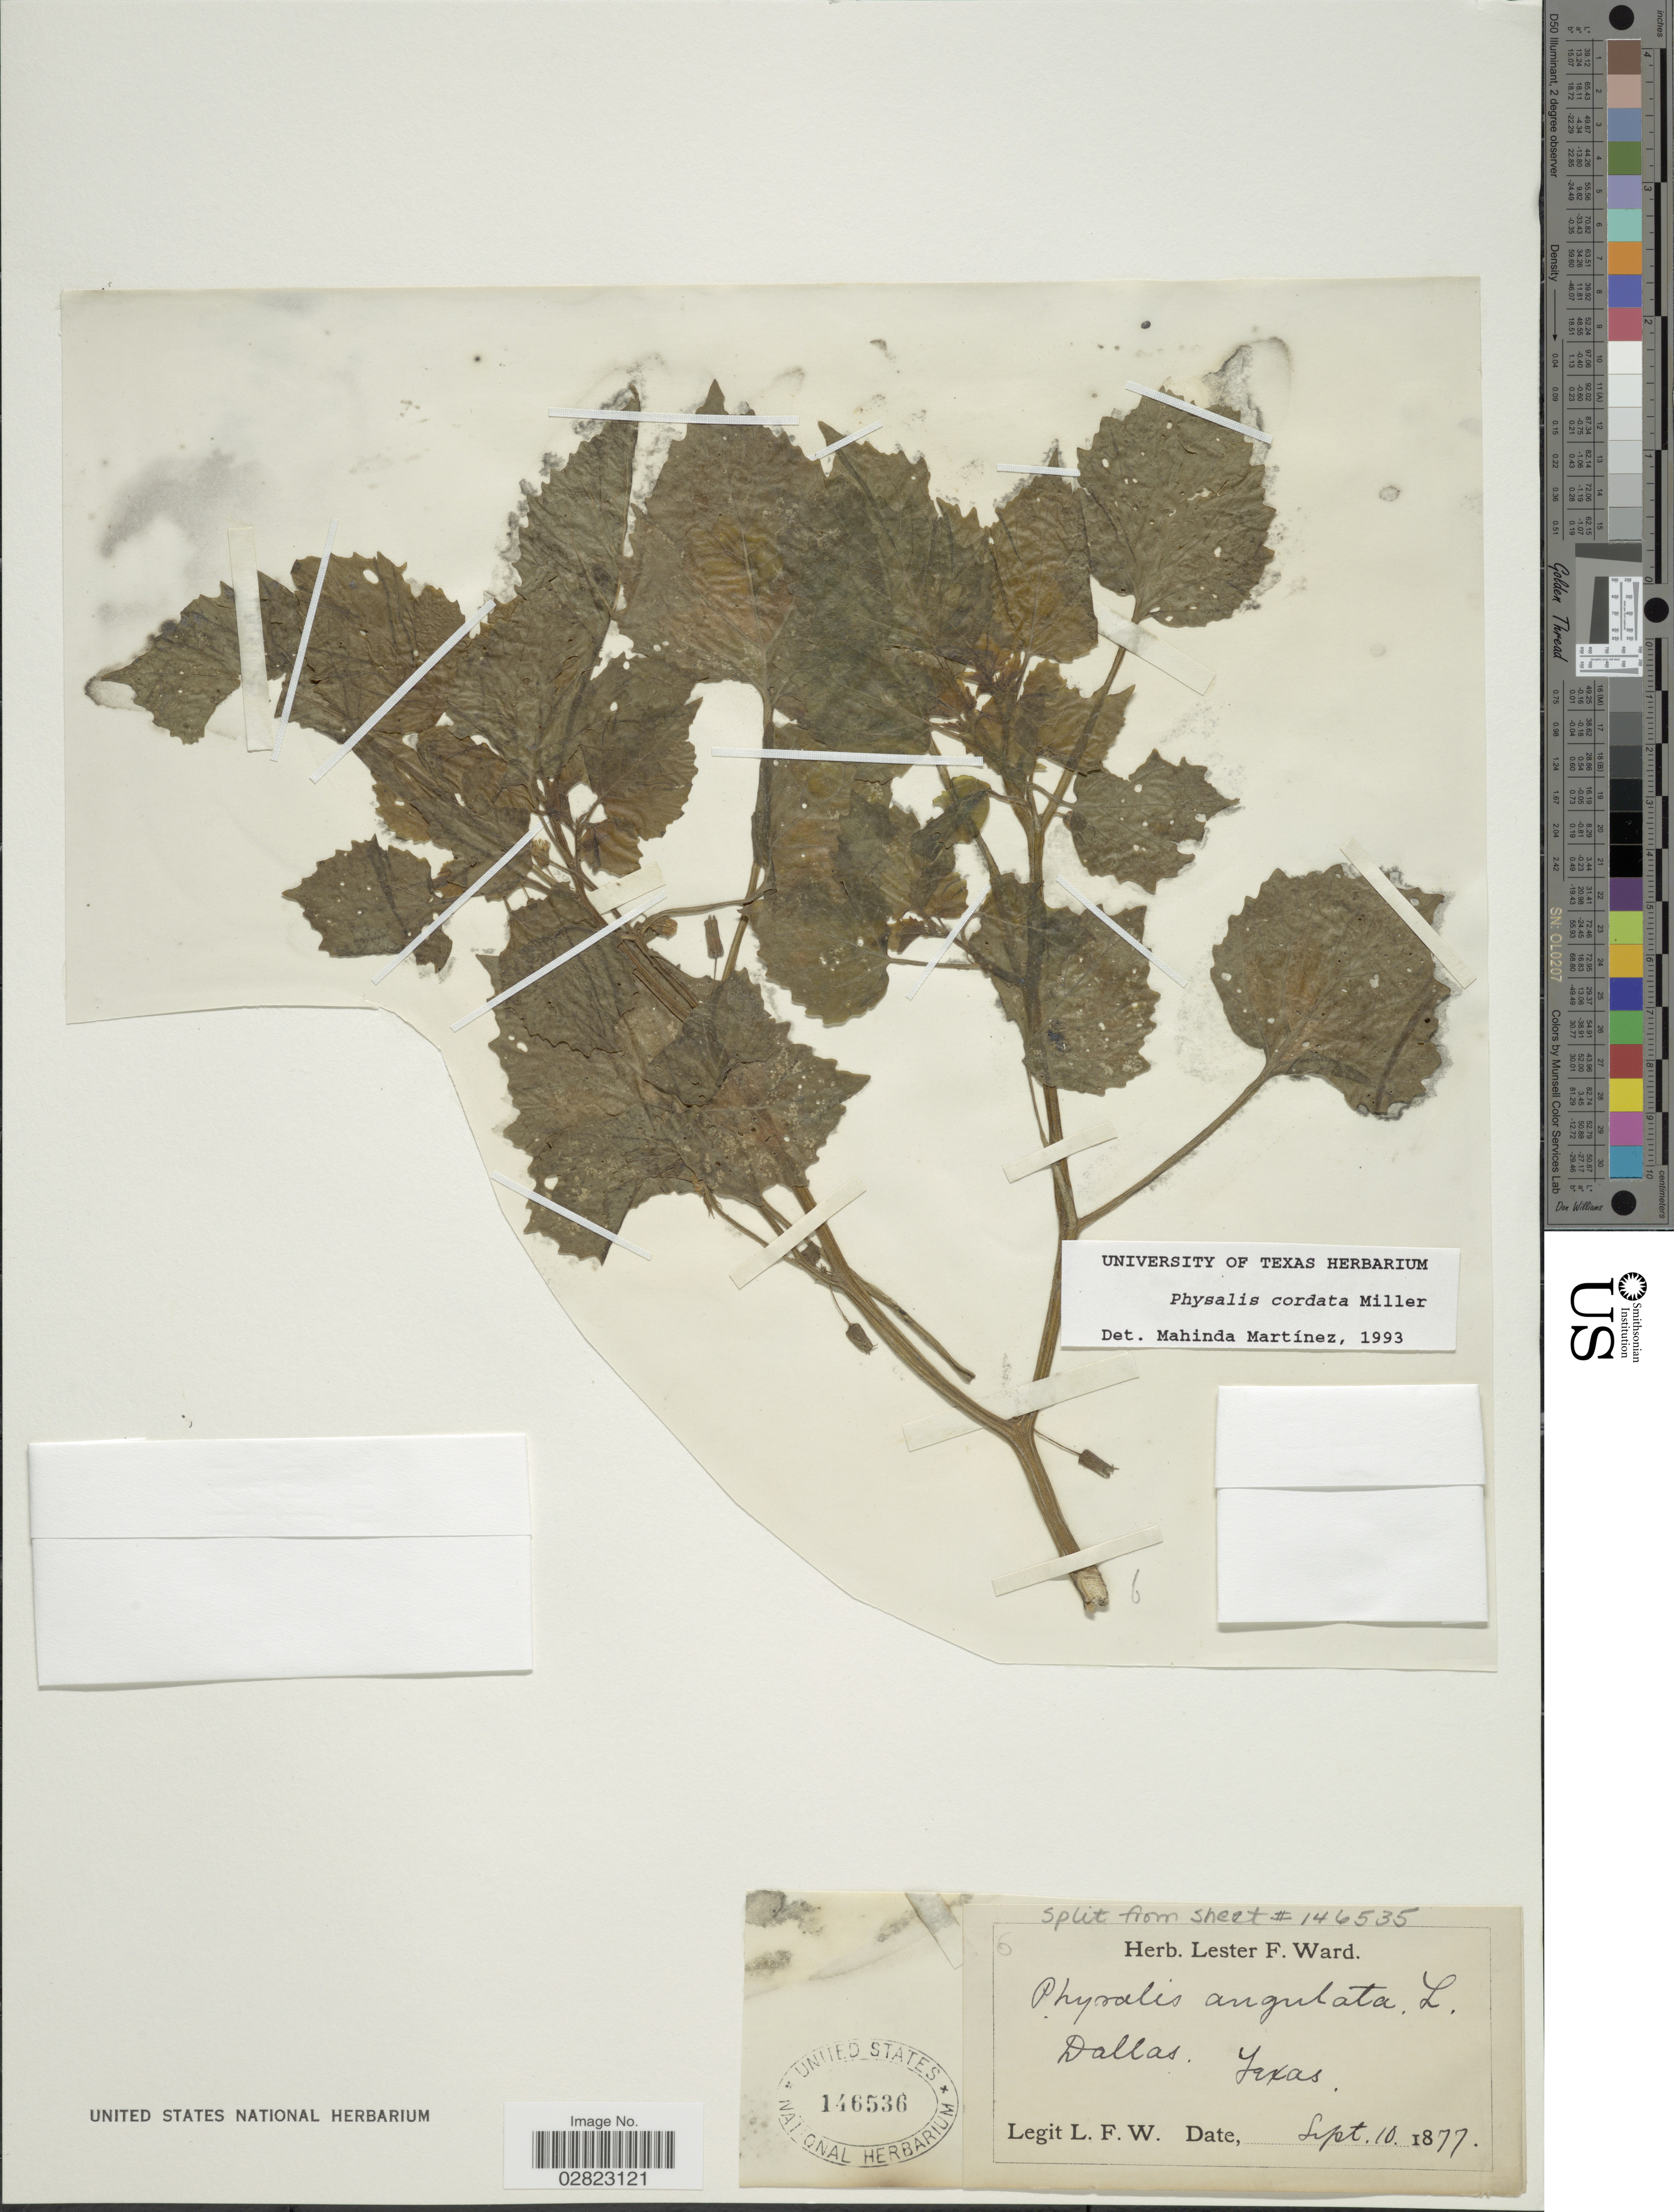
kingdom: Plantae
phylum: Tracheophyta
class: Magnoliopsida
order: Solanales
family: Solanaceae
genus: Physalis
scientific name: Physalis cordata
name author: Mill.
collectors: L. F. Ward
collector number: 6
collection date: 1877-09-10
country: United States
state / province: Texas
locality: Dallas.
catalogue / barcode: US 146536